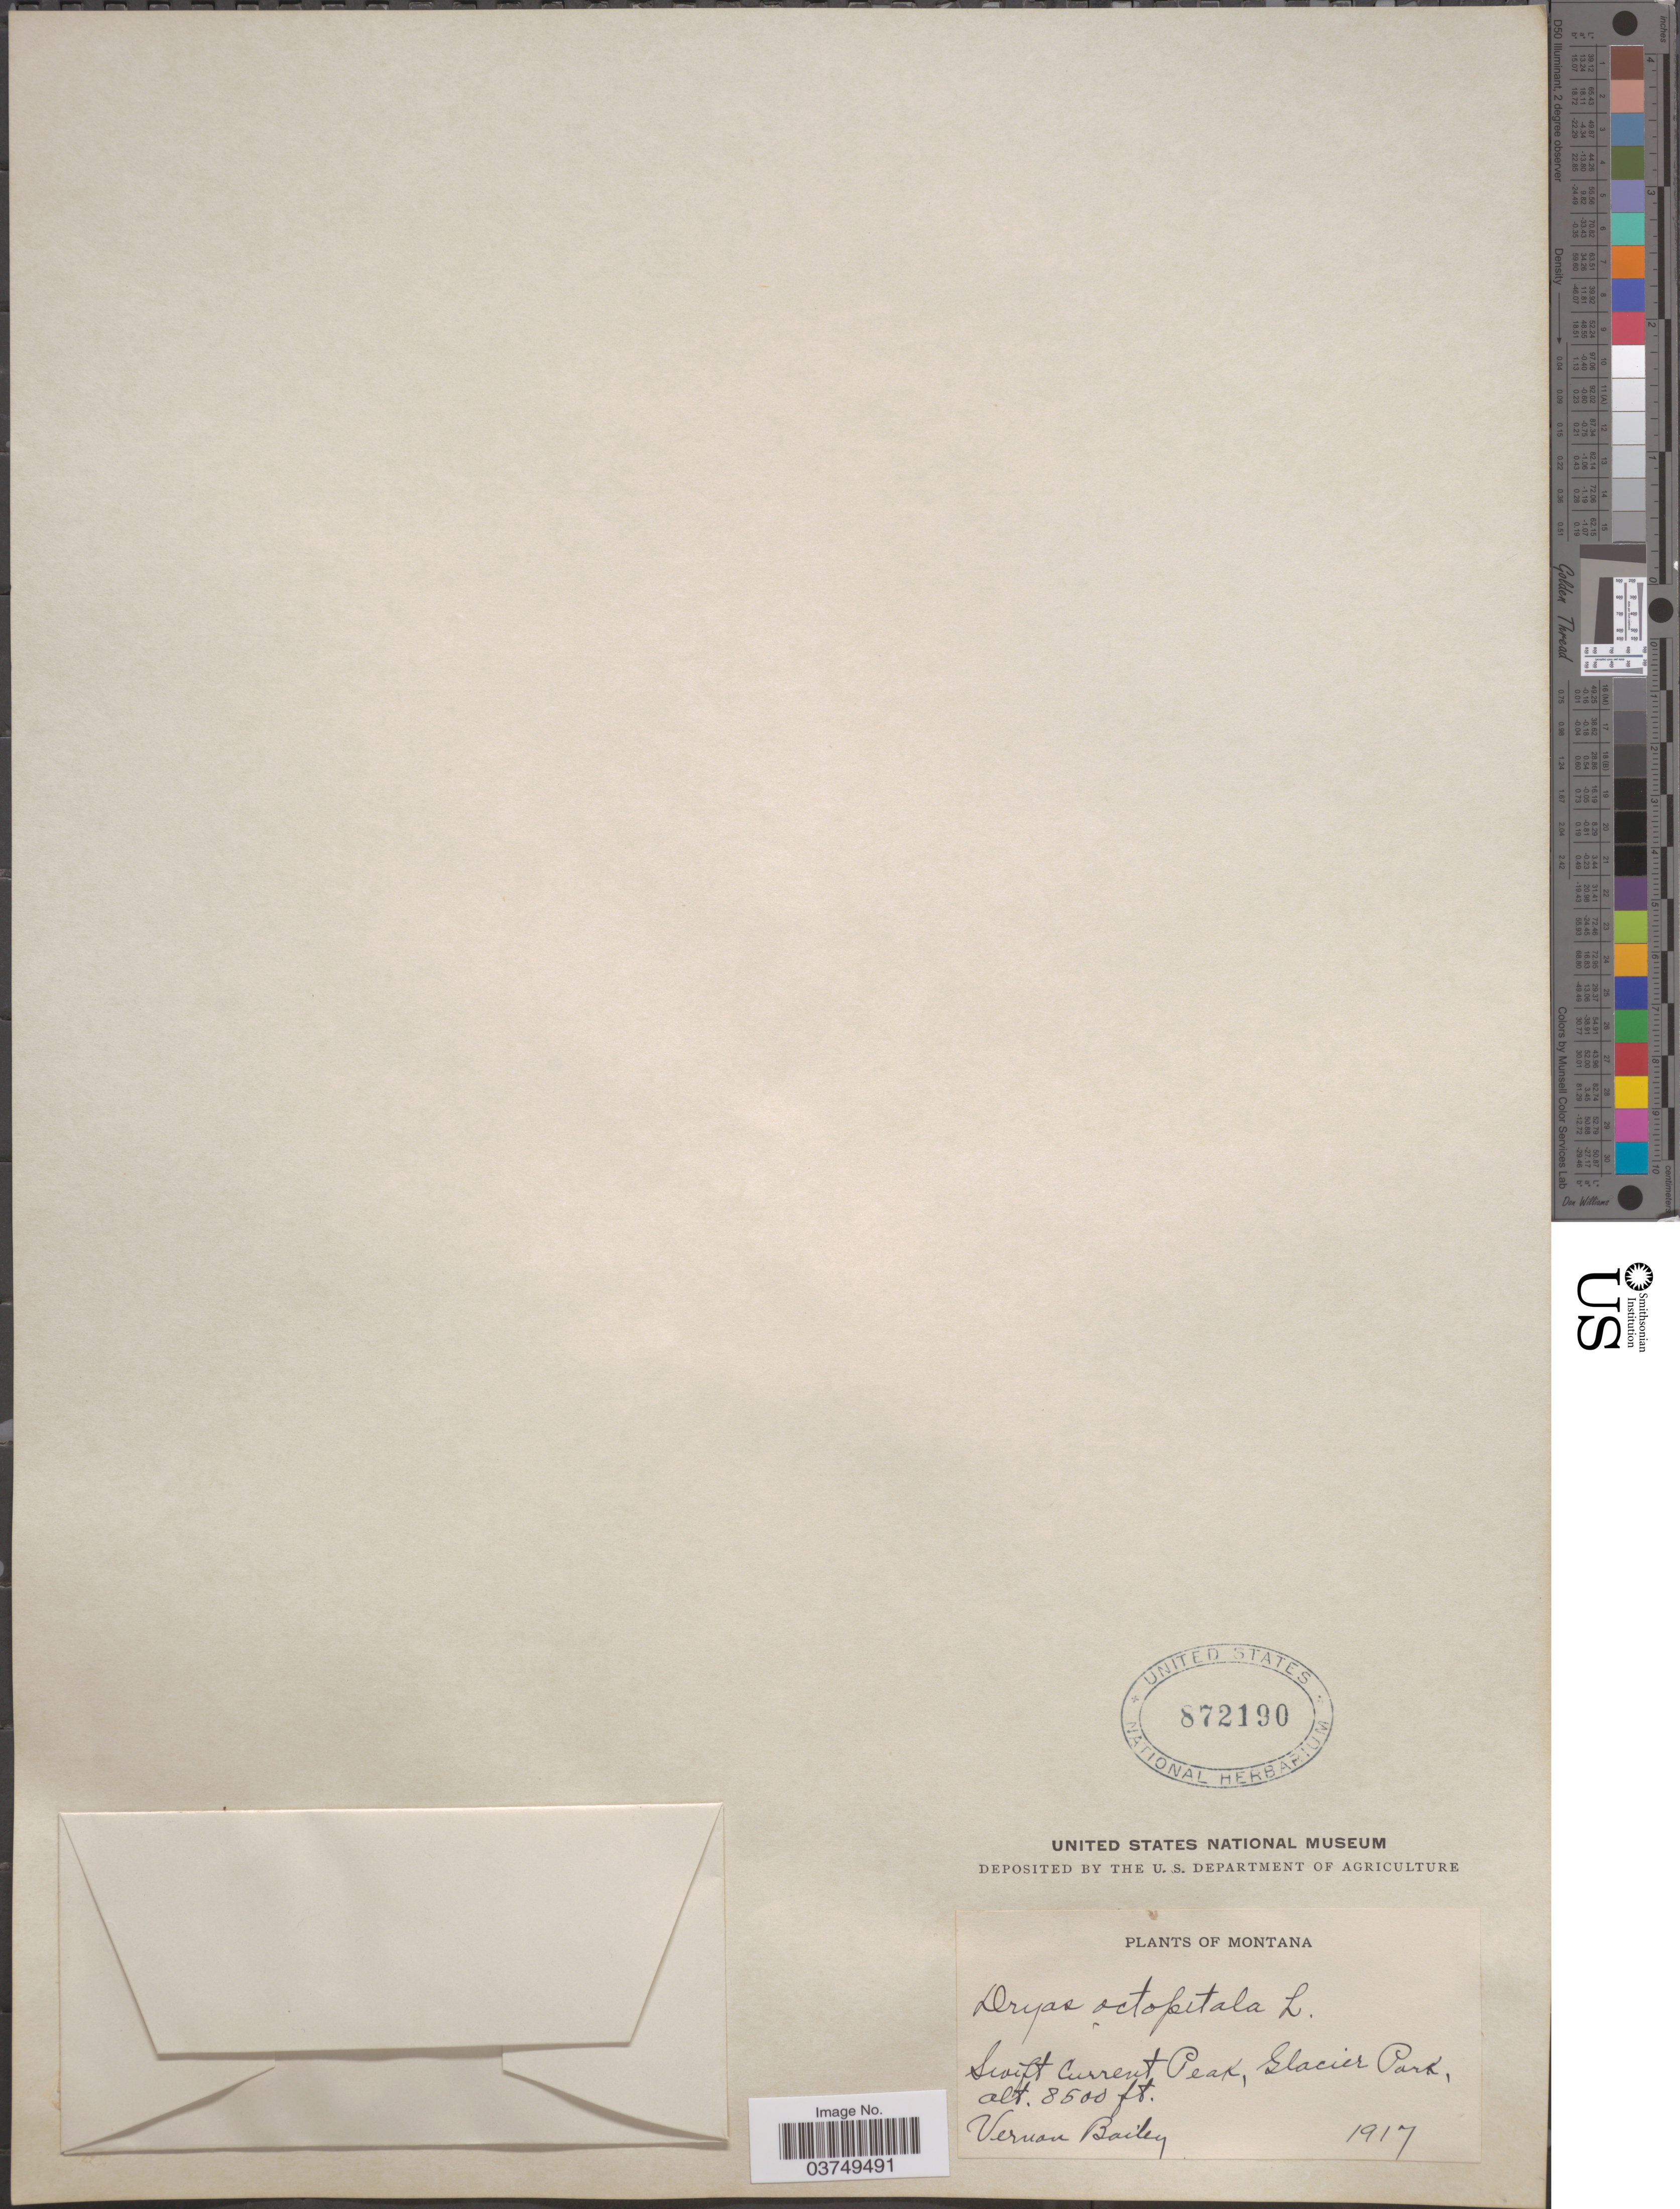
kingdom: Plantae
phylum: Tracheophyta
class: Magnoliopsida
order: Rosales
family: Rosaceae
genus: Dryas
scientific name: Dryas hookeriana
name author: Juz.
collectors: V. O. Bailey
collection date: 1917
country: United States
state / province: Montana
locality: Swift Current Peak, Glacier Park.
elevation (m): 2591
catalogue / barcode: US 872190